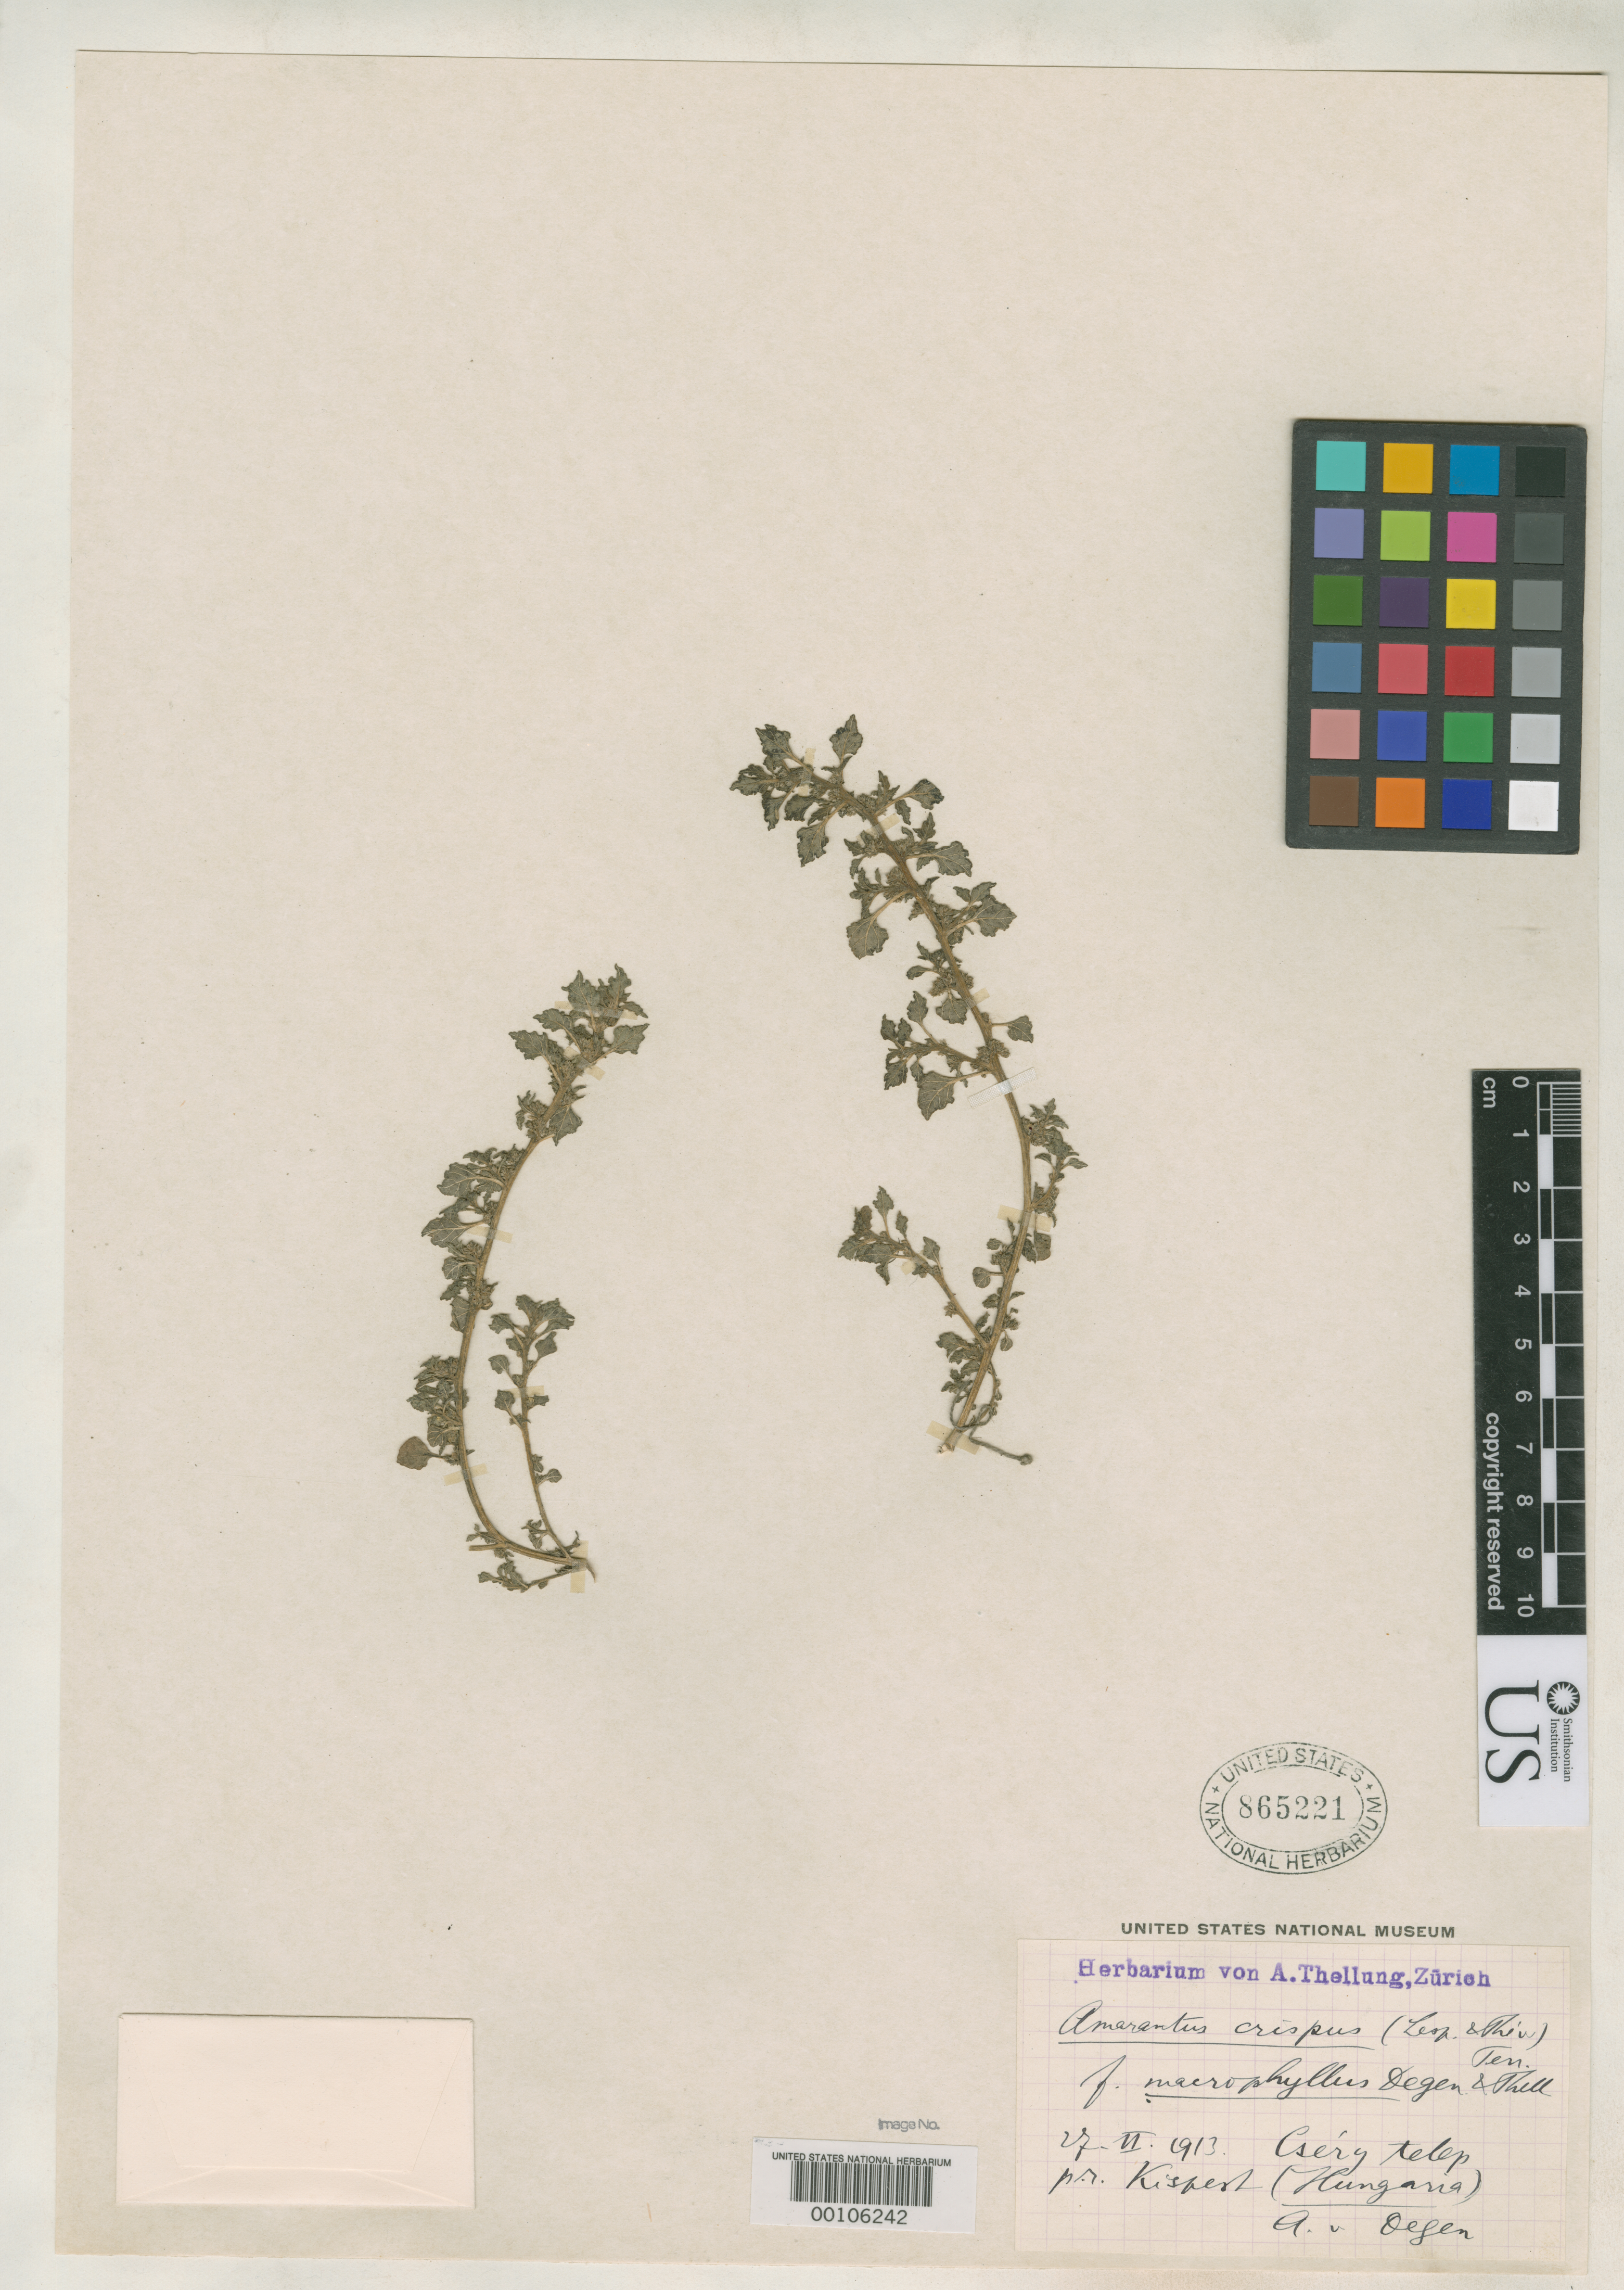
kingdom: Plantae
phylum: Tracheophyta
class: Magnoliopsida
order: Caryophyllales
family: Amaranthaceae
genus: Amaranthus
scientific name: Amaranthus crispus f. macrophyllus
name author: Degen & Thell. in Asch. & Graebn.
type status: Type Collection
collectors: A. von Degen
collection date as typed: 27 Jun 1913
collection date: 1913-06-27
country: Hungary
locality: Budapest, Csery Telep.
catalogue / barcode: US 865221